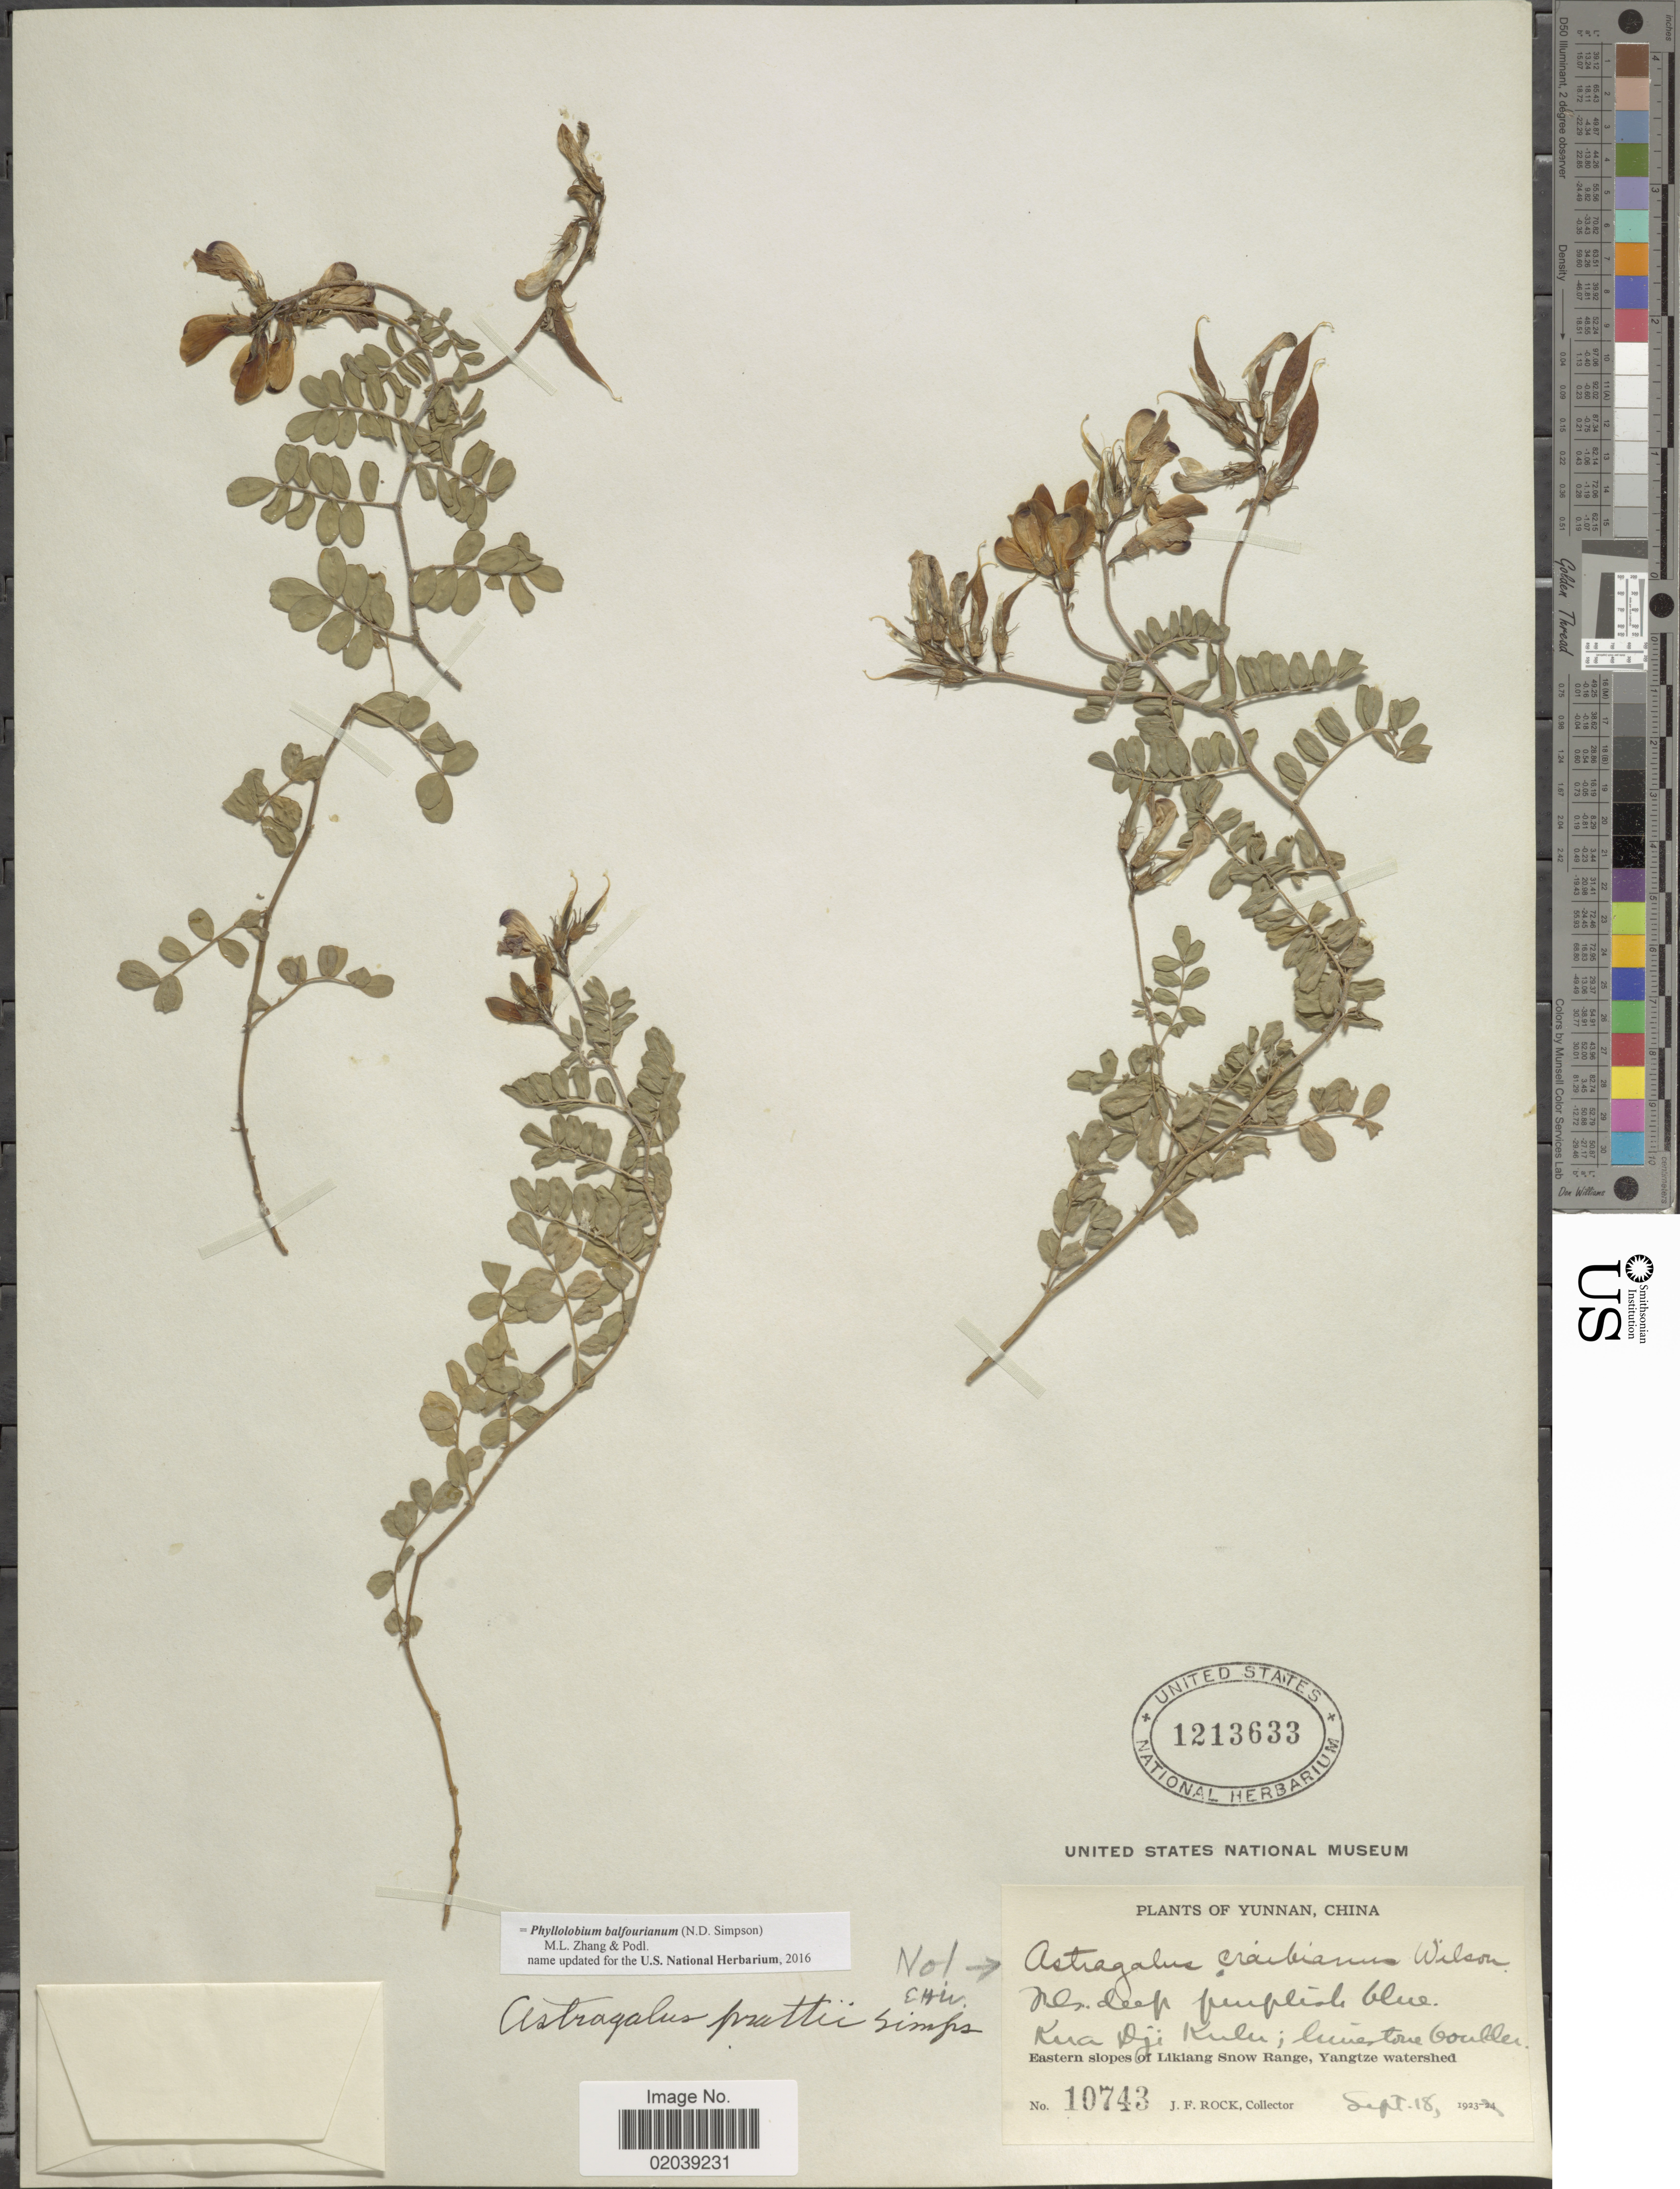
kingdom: Plantae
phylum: Tracheophyta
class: Magnoliopsida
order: Fabales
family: Fabaceae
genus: Phyllolobium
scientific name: Phyllolobium balfourianum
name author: (N.D. Simpson) M.L. Zhang & Podlech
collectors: J. Rock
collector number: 10743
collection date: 1923-09-18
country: China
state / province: Yunnan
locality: Kua Dji Kulu; limestone boulder. Eastern slopes of Likiang Snow Range, Yangtze watershed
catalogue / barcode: US 1213633